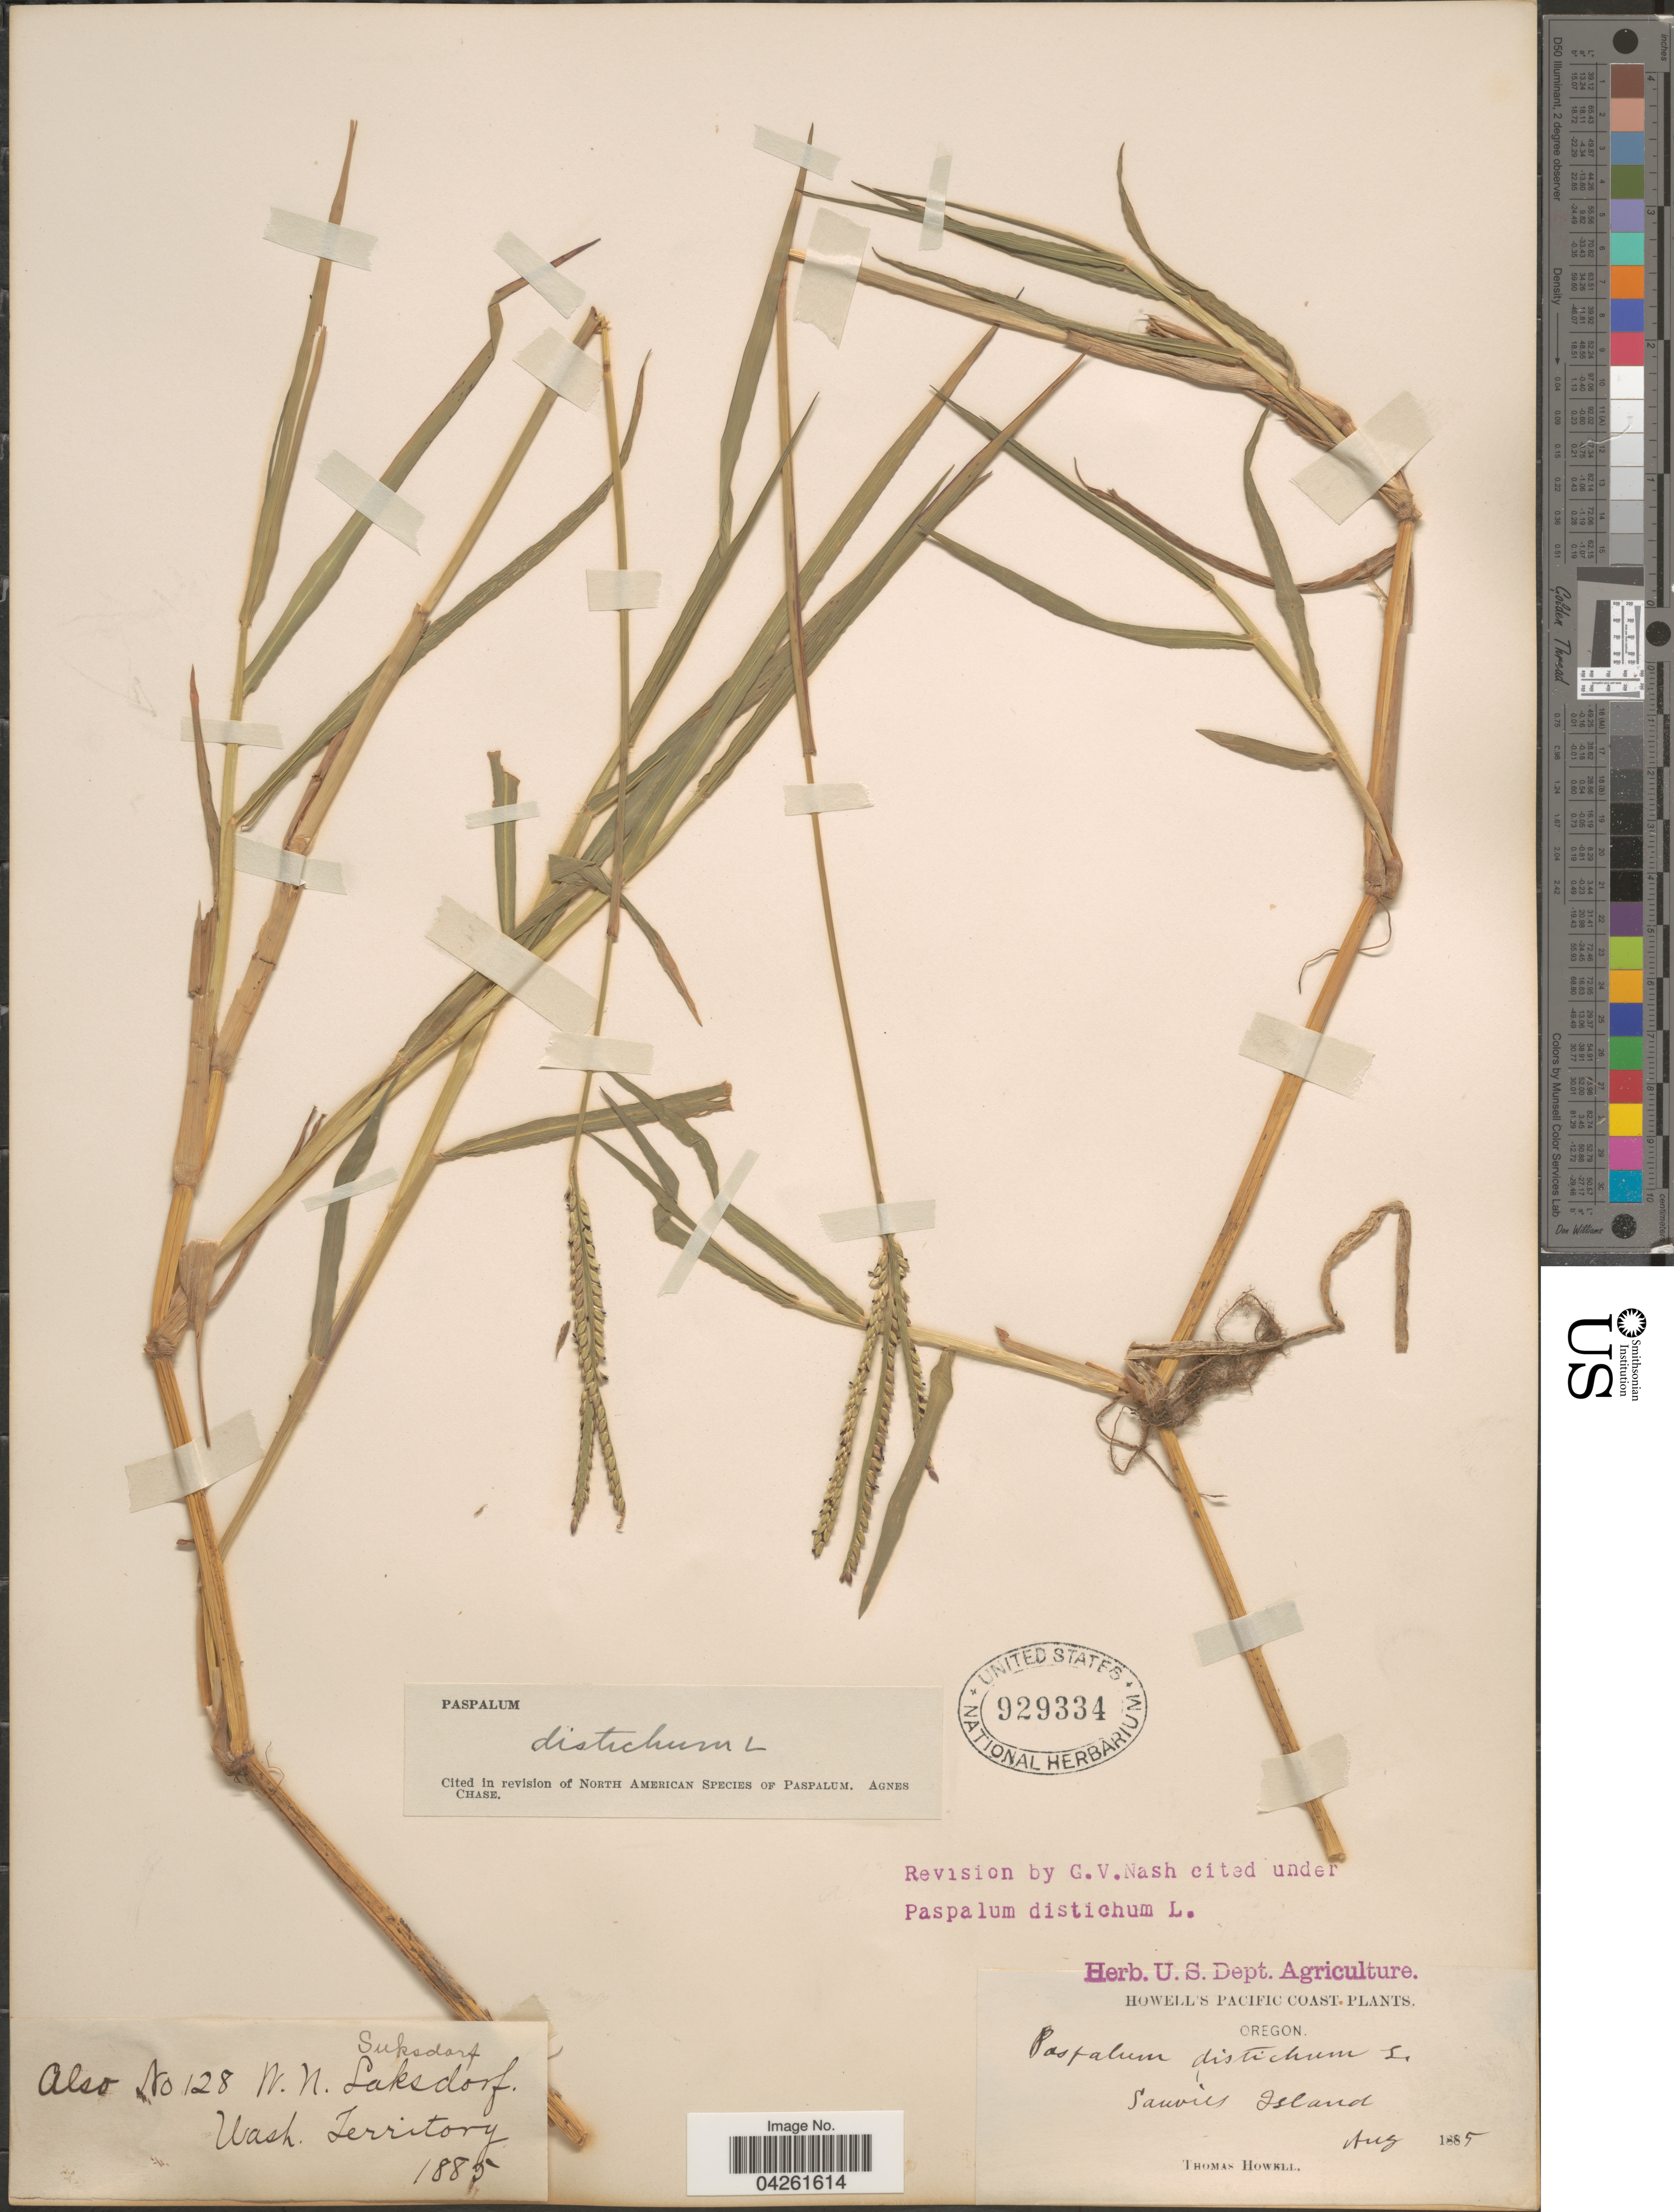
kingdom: Plantae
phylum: Tracheophyta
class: Liliopsida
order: Poales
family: Poaceae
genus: Paspalum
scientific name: Paspalum distichum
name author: L.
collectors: T. Howell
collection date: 1885-08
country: United States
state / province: Oregon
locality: Pacific Coast. Sauvies Island.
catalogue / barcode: US 929334